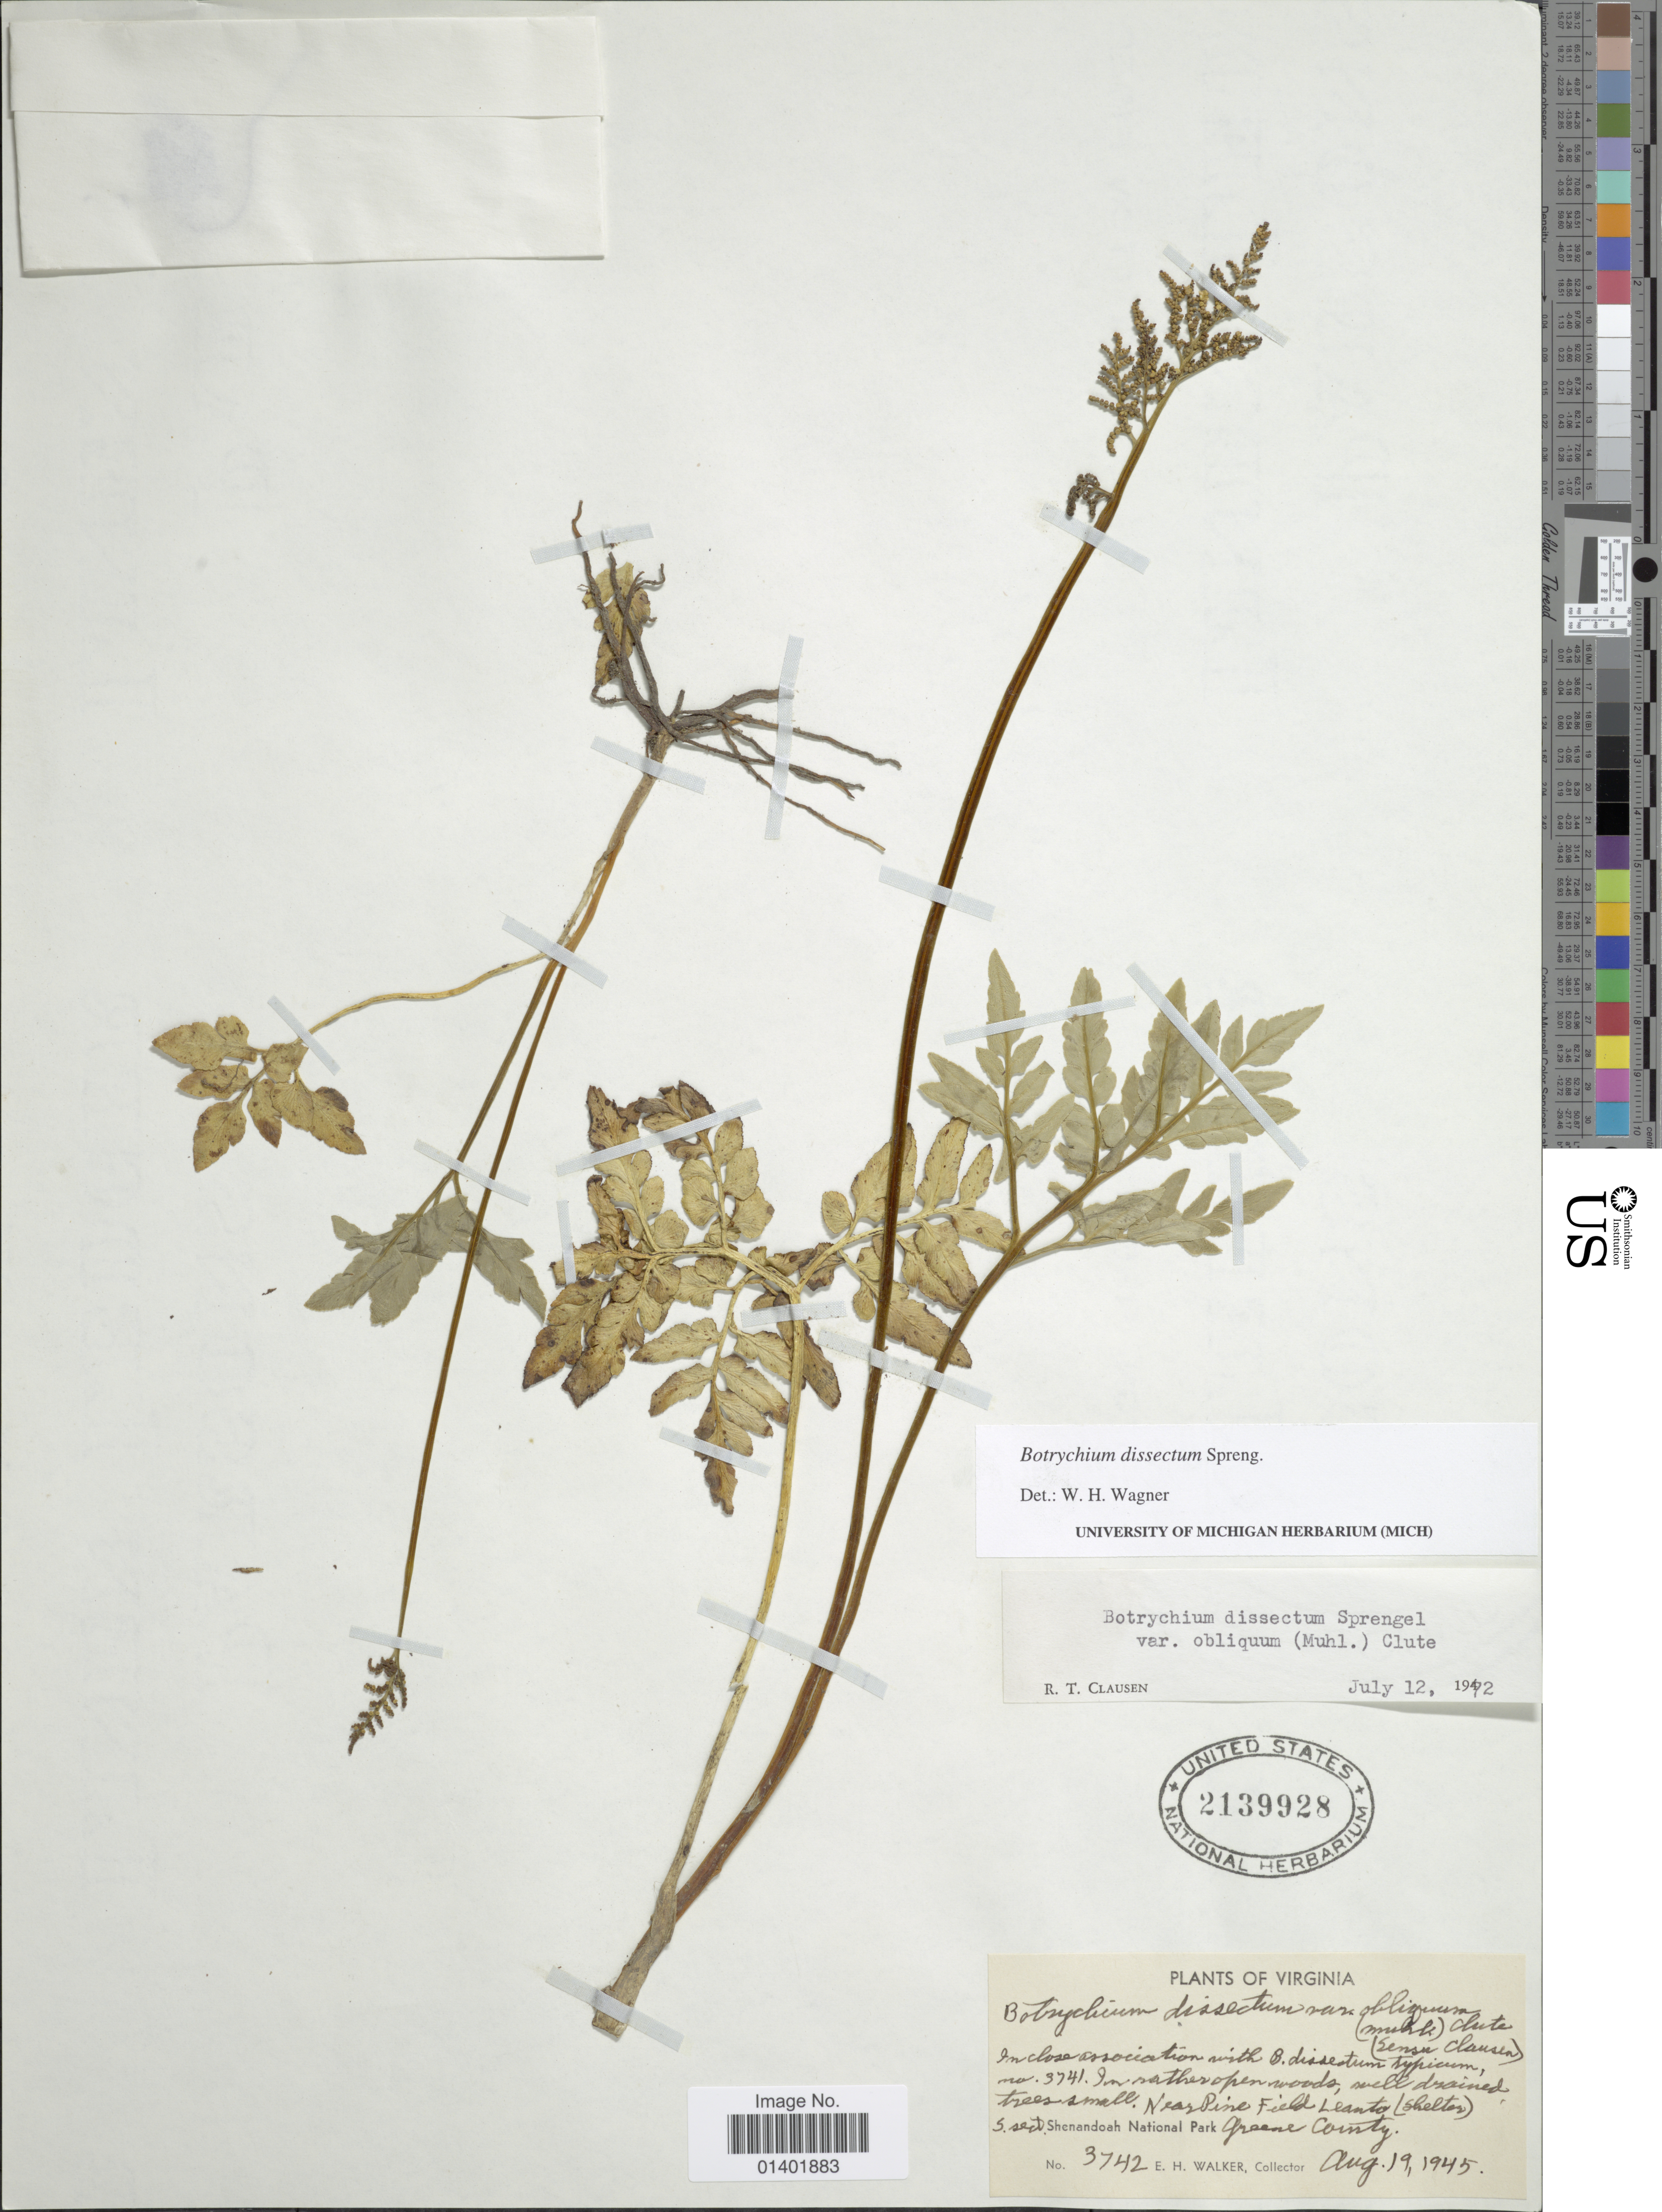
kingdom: Plantae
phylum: Tracheophyta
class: Polypodiopsida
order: Ophioglossales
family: Ophioglossaceae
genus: Botrychium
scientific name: Botrychium dissectum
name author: Spreng.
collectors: E. H. Walker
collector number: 3742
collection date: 1945-08-19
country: United States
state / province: Virginia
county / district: Greene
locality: Near Pine Field Leanto (Shelter) S. sect, Shenandoah National Park, Greene County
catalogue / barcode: US 2139928